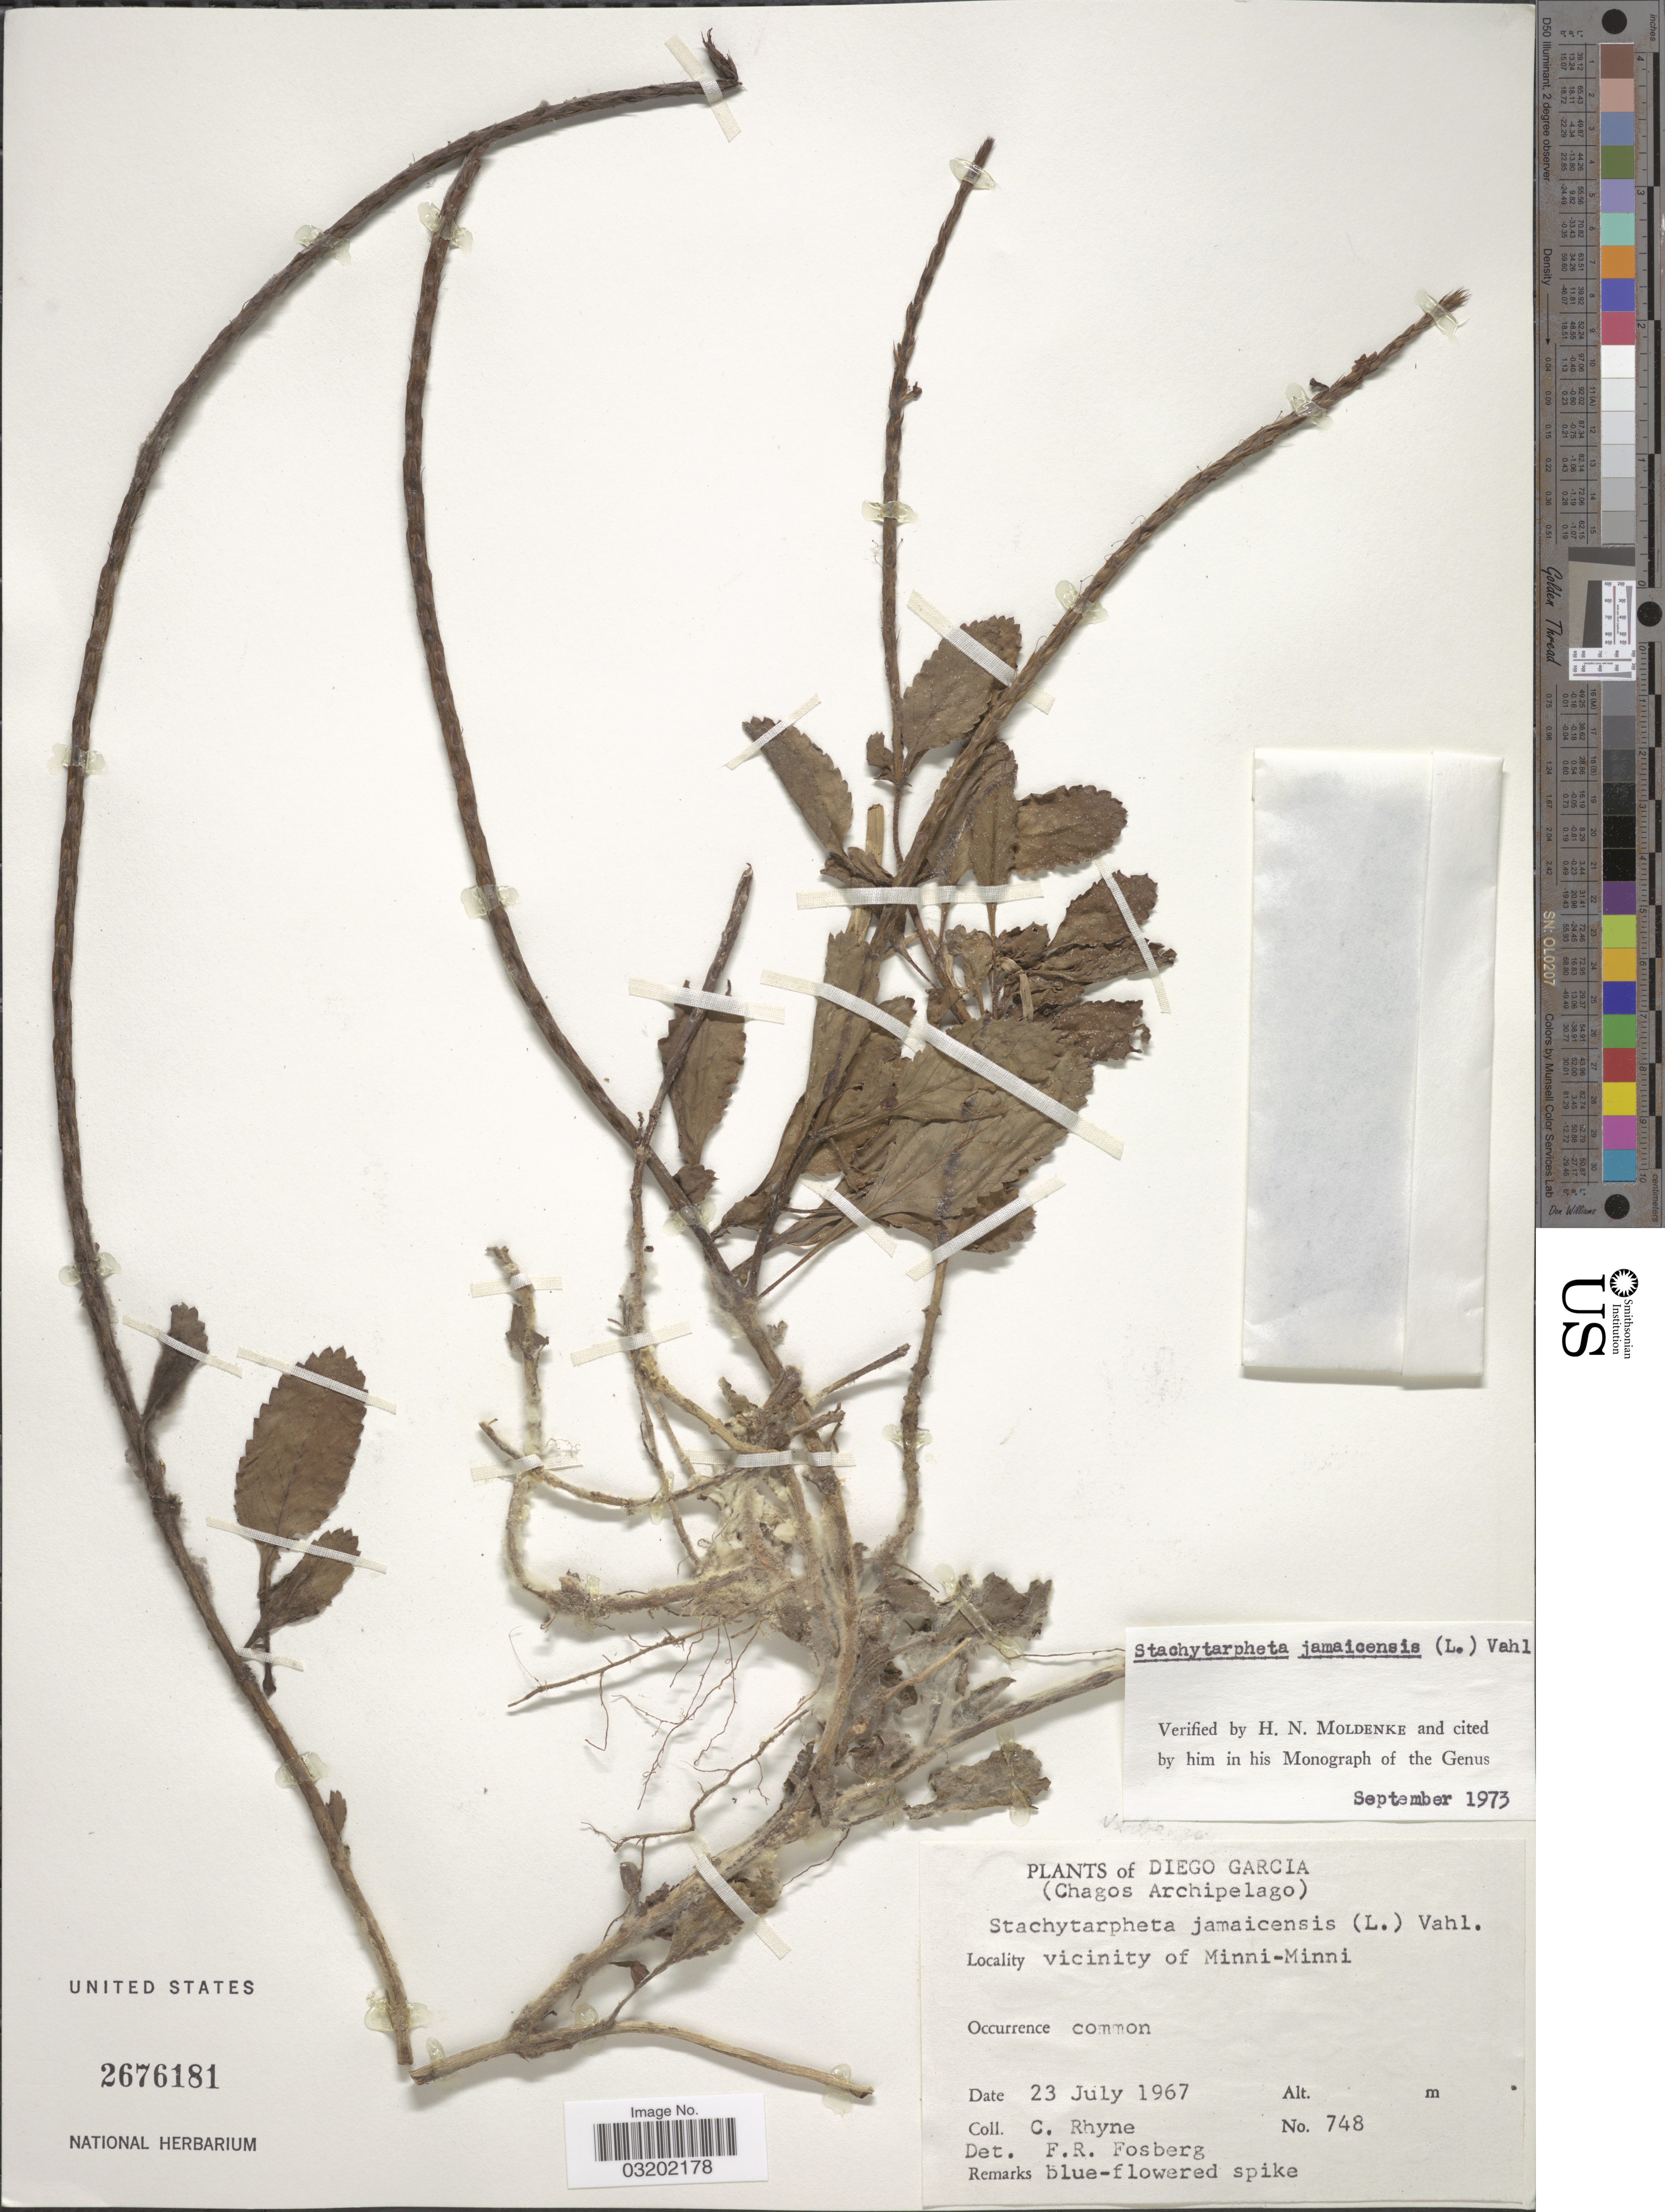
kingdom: Plantae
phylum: Tracheophyta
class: Magnoliopsida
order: Lamiales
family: Verbenaceae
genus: Stachytarpheta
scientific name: Stachytarpheta jamaicensis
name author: (L.) Vahl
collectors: C. Rhyne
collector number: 748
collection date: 1967-07-23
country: British Indian Ocean Territory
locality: Diego Garcia (Chagos Archipelago). vicinity of Minni-Minni.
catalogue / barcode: US 2676181